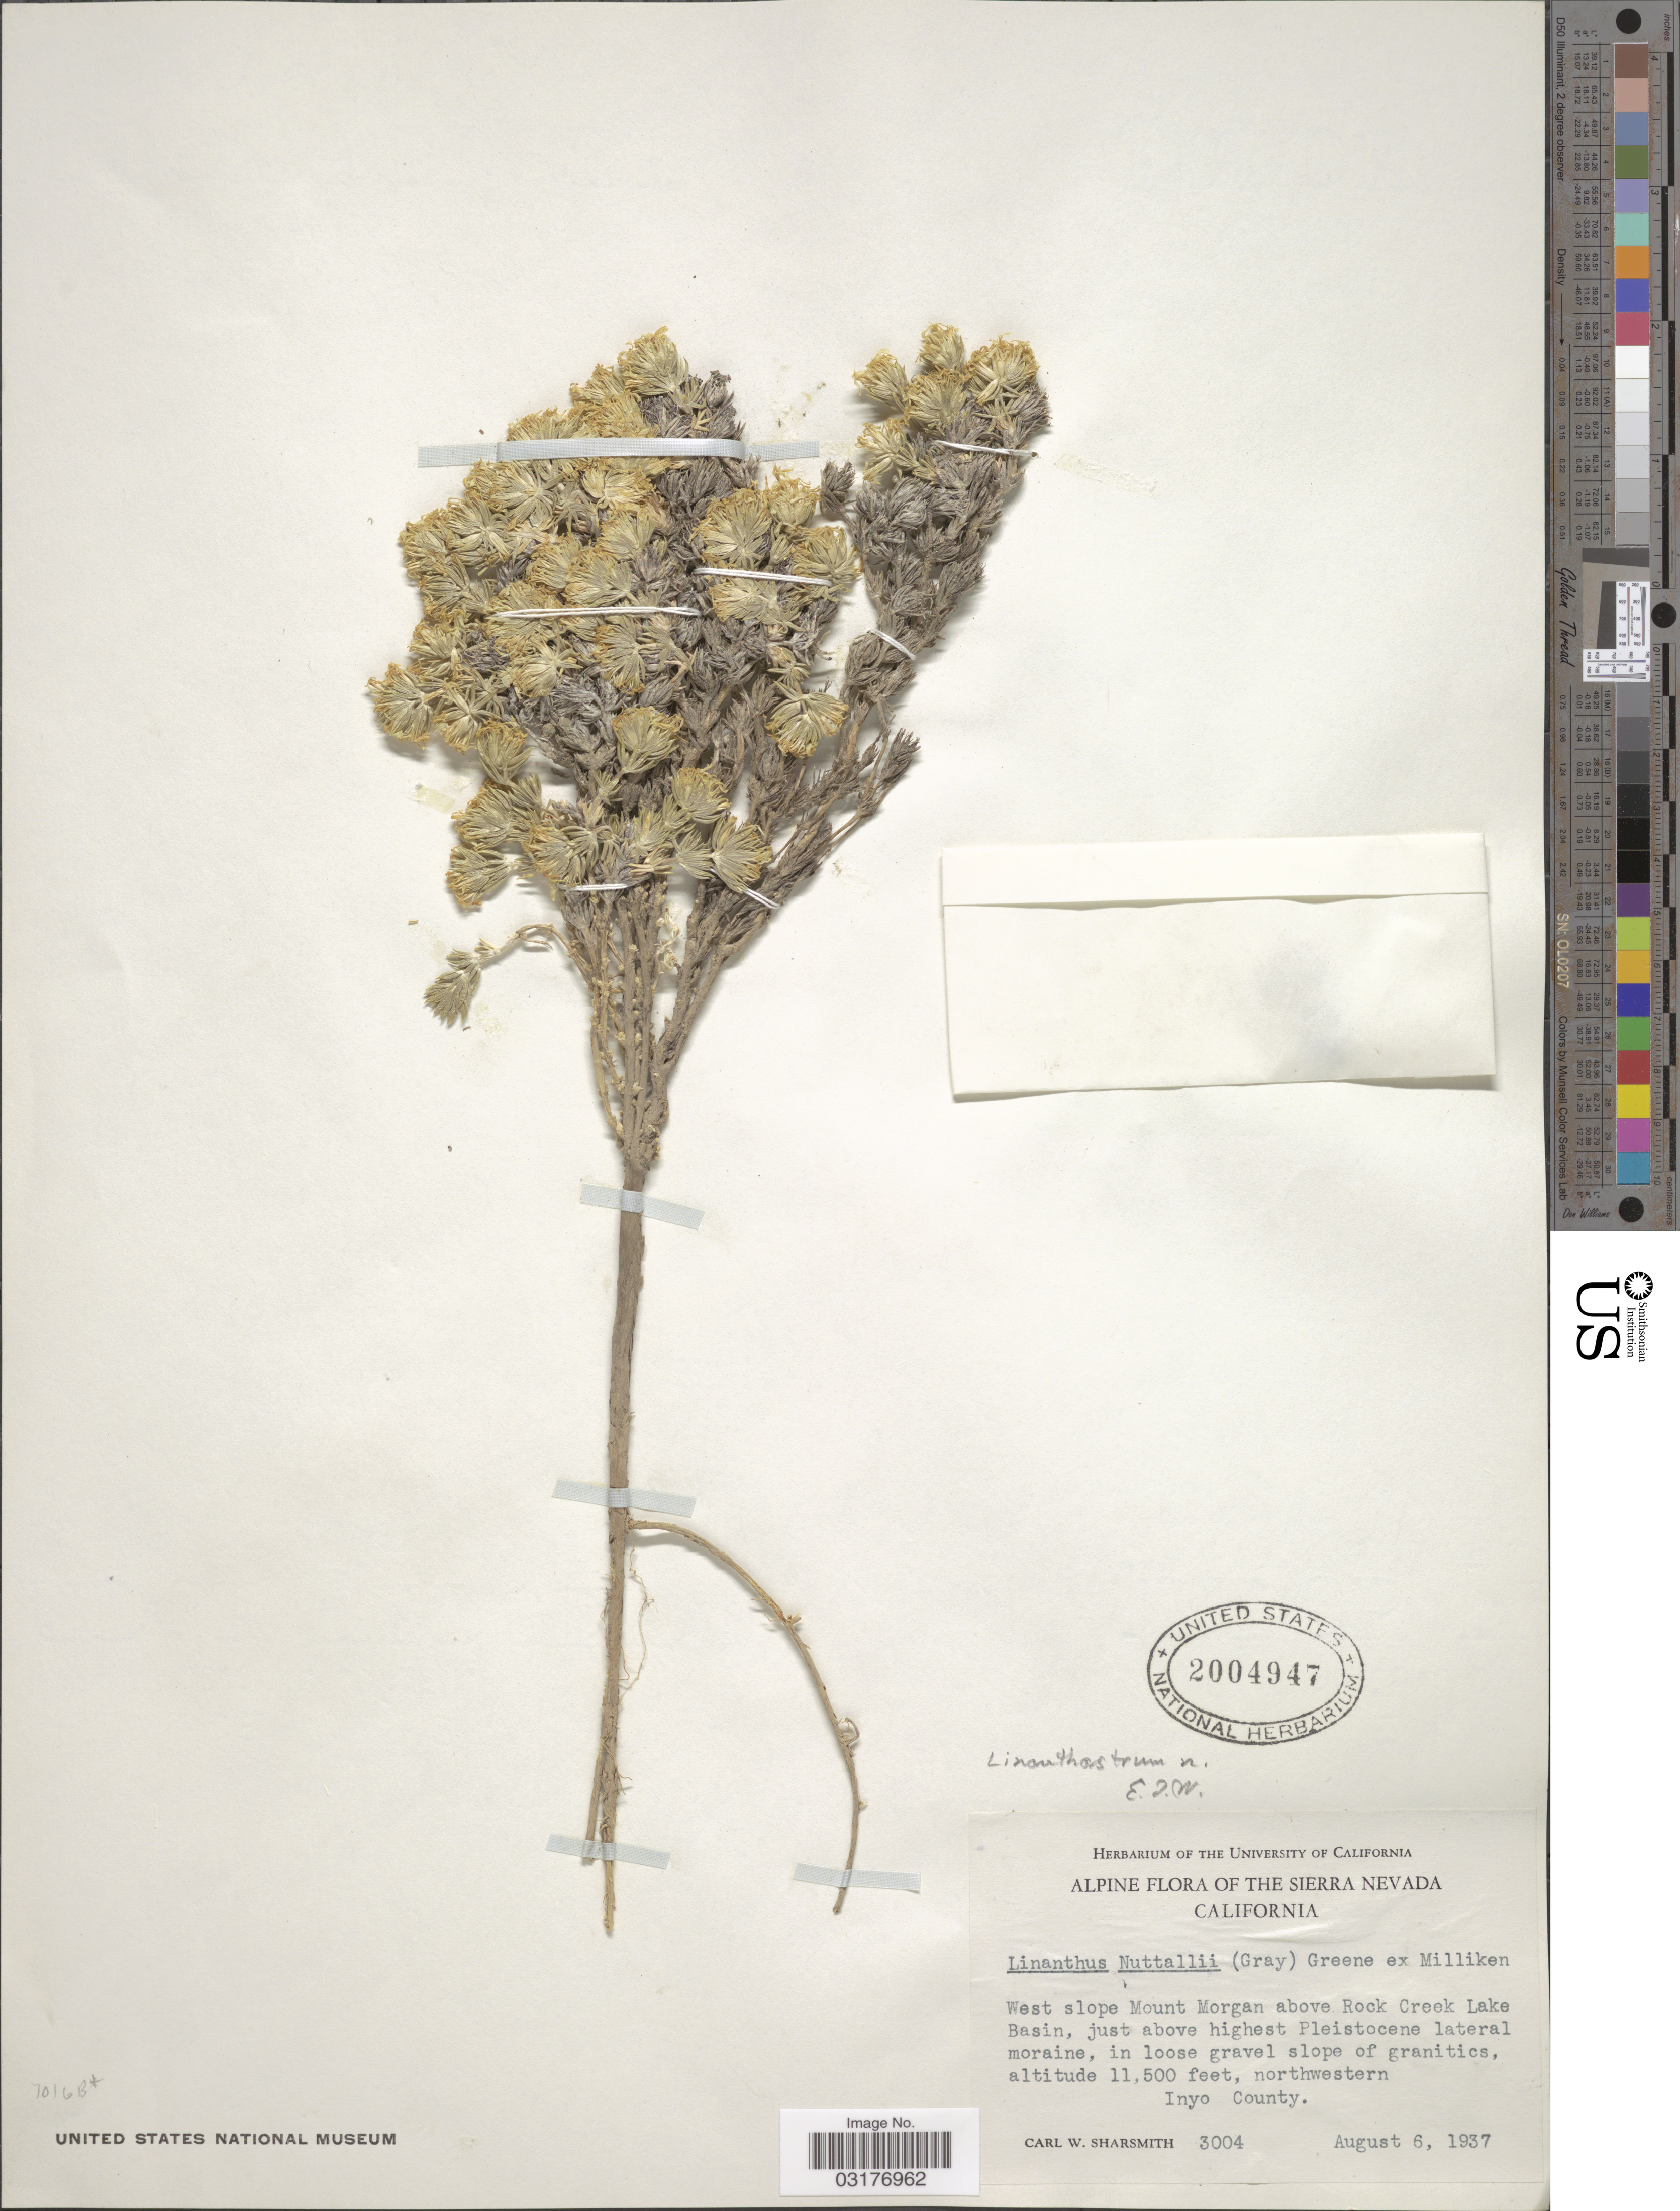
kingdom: Plantae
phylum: Tracheophyta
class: Magnoliopsida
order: Ericales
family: Polemoniaceae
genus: Leptosiphon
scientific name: Leptosiphon pachyphyllus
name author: (R. Patt.) J.M. Porter & L.A. Johnson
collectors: C. Sharsmith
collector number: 3004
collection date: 1937-08-06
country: United States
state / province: California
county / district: Inyo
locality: Alpine of the Sierra Nevada. West slope Mount Morgan above Rock Creek Lake Basin, just above highest Pleistocene lateral moraine. Northwestern Inyo County.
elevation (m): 3505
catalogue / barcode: US 2004947